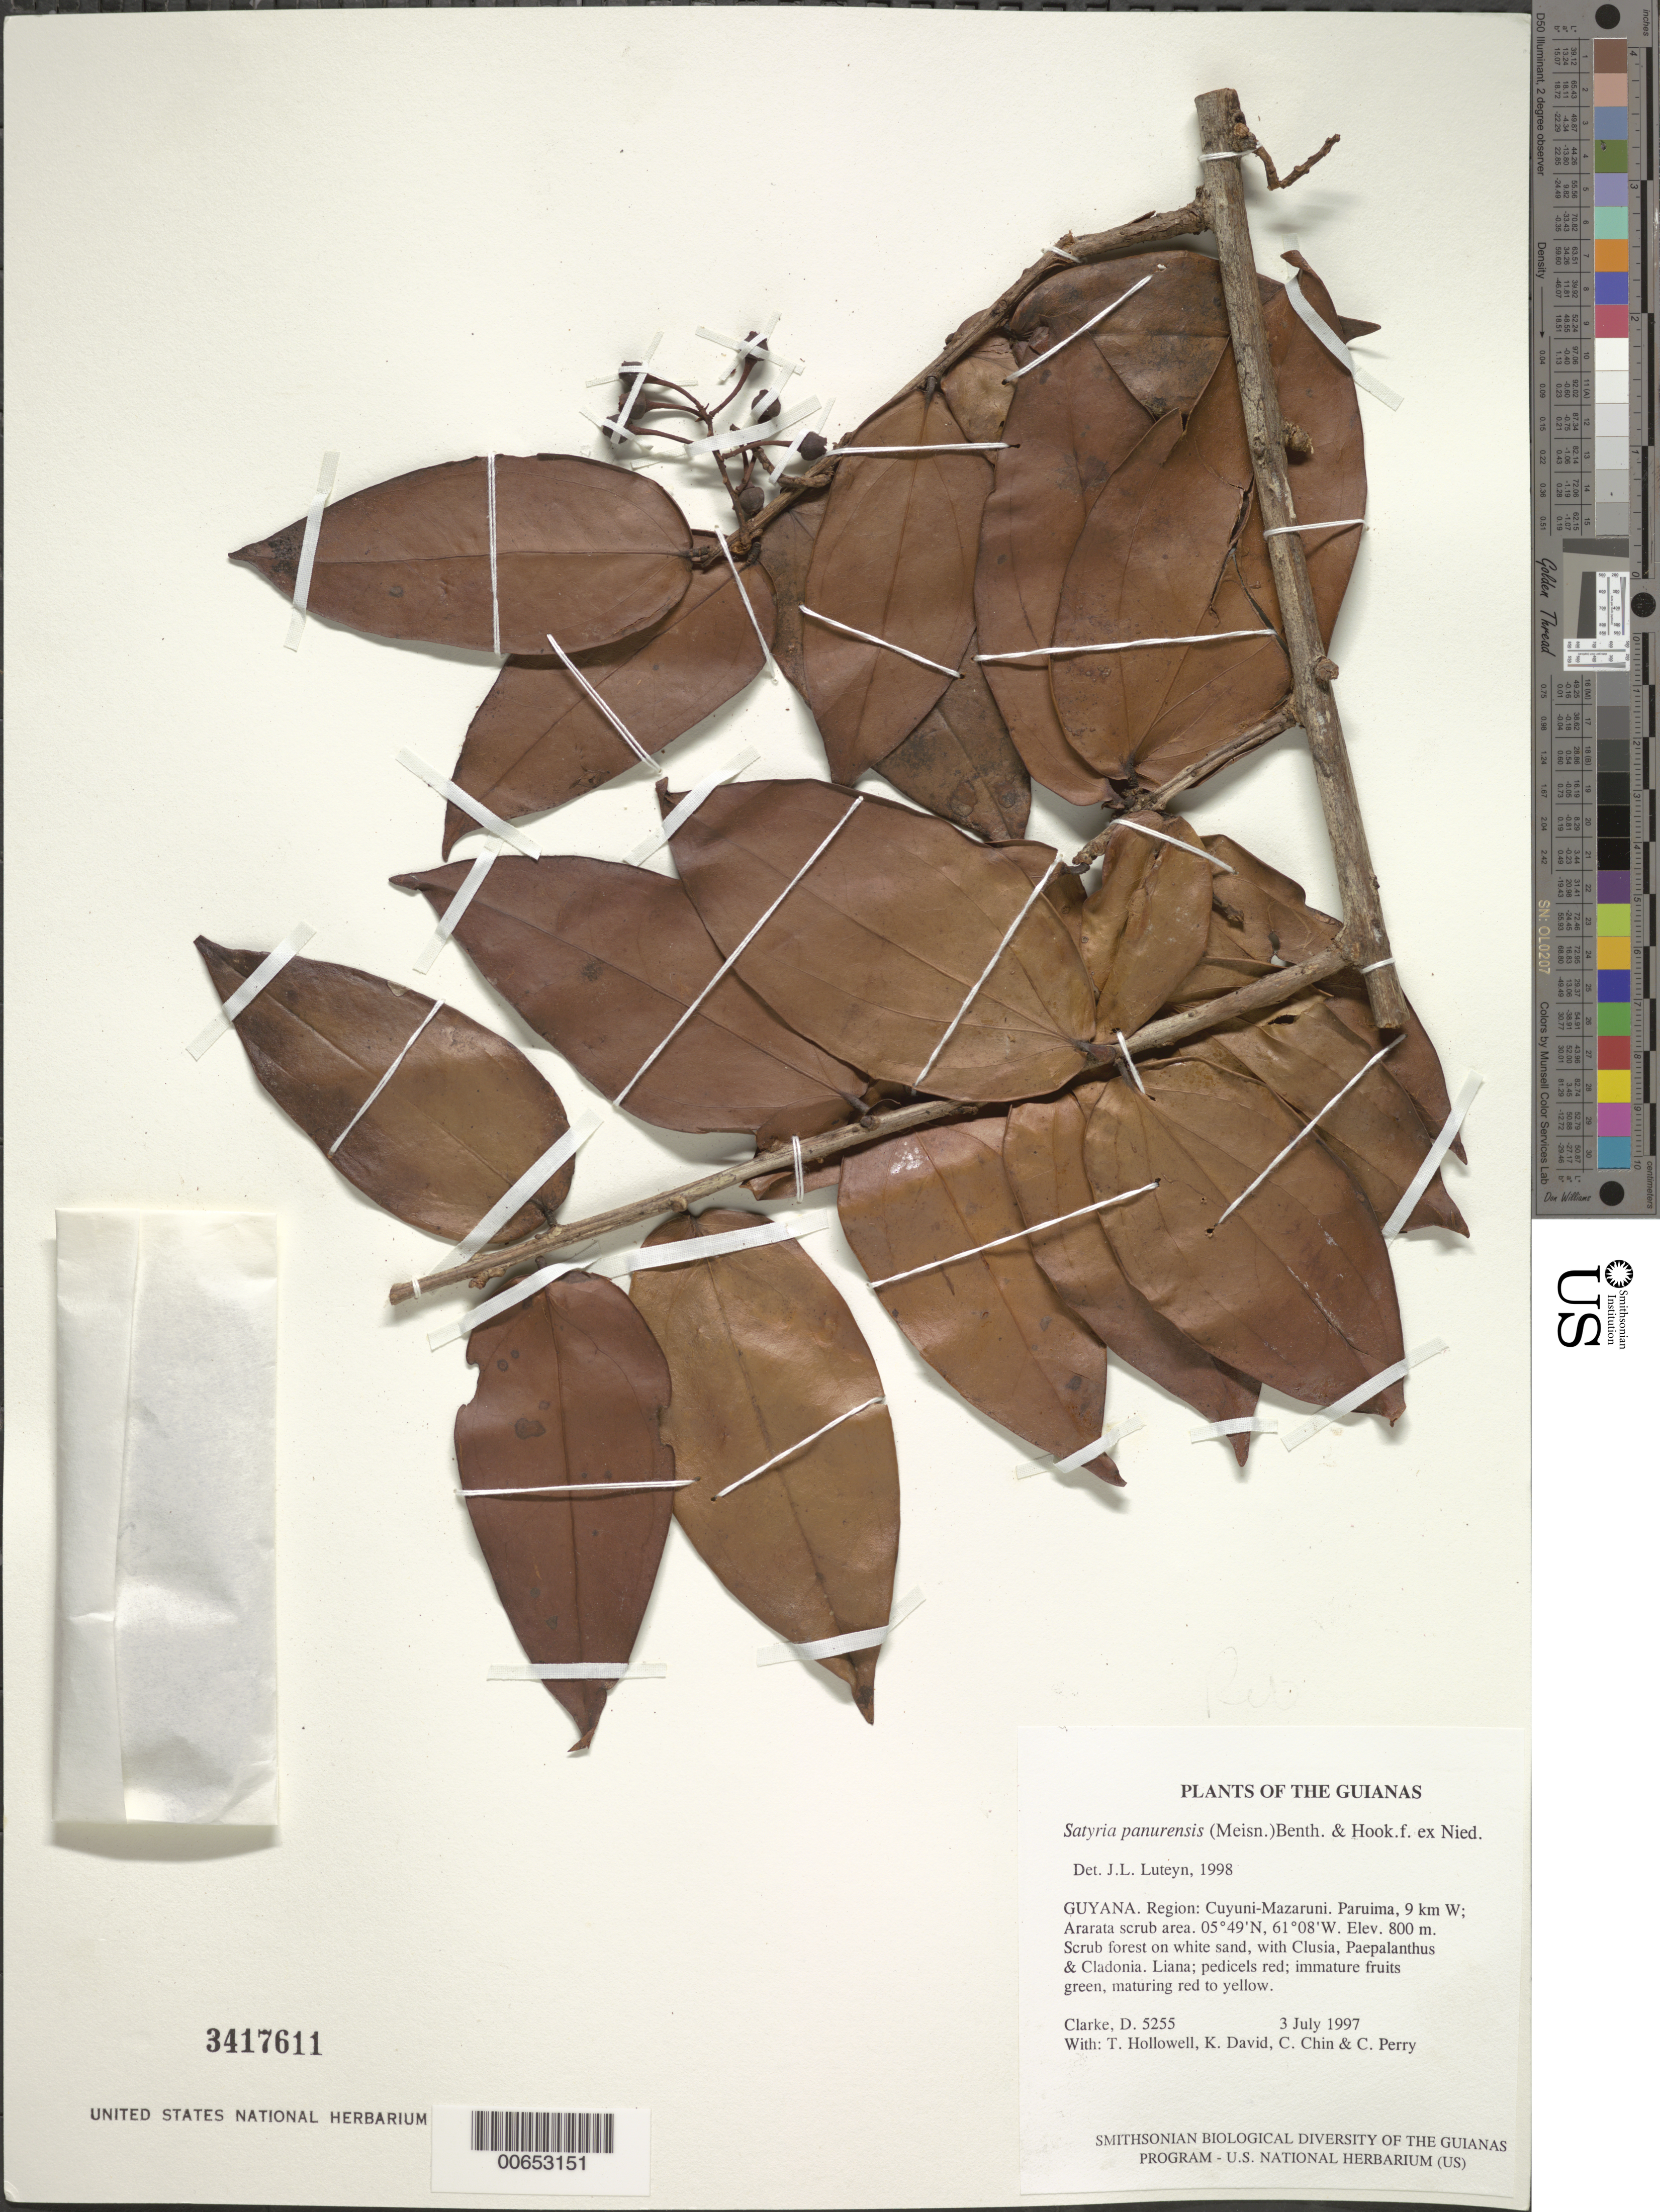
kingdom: Plantae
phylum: Tracheophyta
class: Magnoliopsida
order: Ericales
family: Ericaceae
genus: Satyria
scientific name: Satyria panurensis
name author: (Benth. ex Meisn.) Benth. & Hook. f. ex Nied.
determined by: Luteyn, J. L.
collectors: H. D. Clarke, T. Hollowell, K. David, C. Chin & C. Perry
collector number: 5255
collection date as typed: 3 July 1997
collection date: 1997-07-03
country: Guyana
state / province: Cuyuni-Mazaruni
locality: Paruima, 9 km W; Ararata scrub area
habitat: Scrub forest on white sand, with Clusia, Paepalanthus & Cladonia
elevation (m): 800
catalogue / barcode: US 3417611